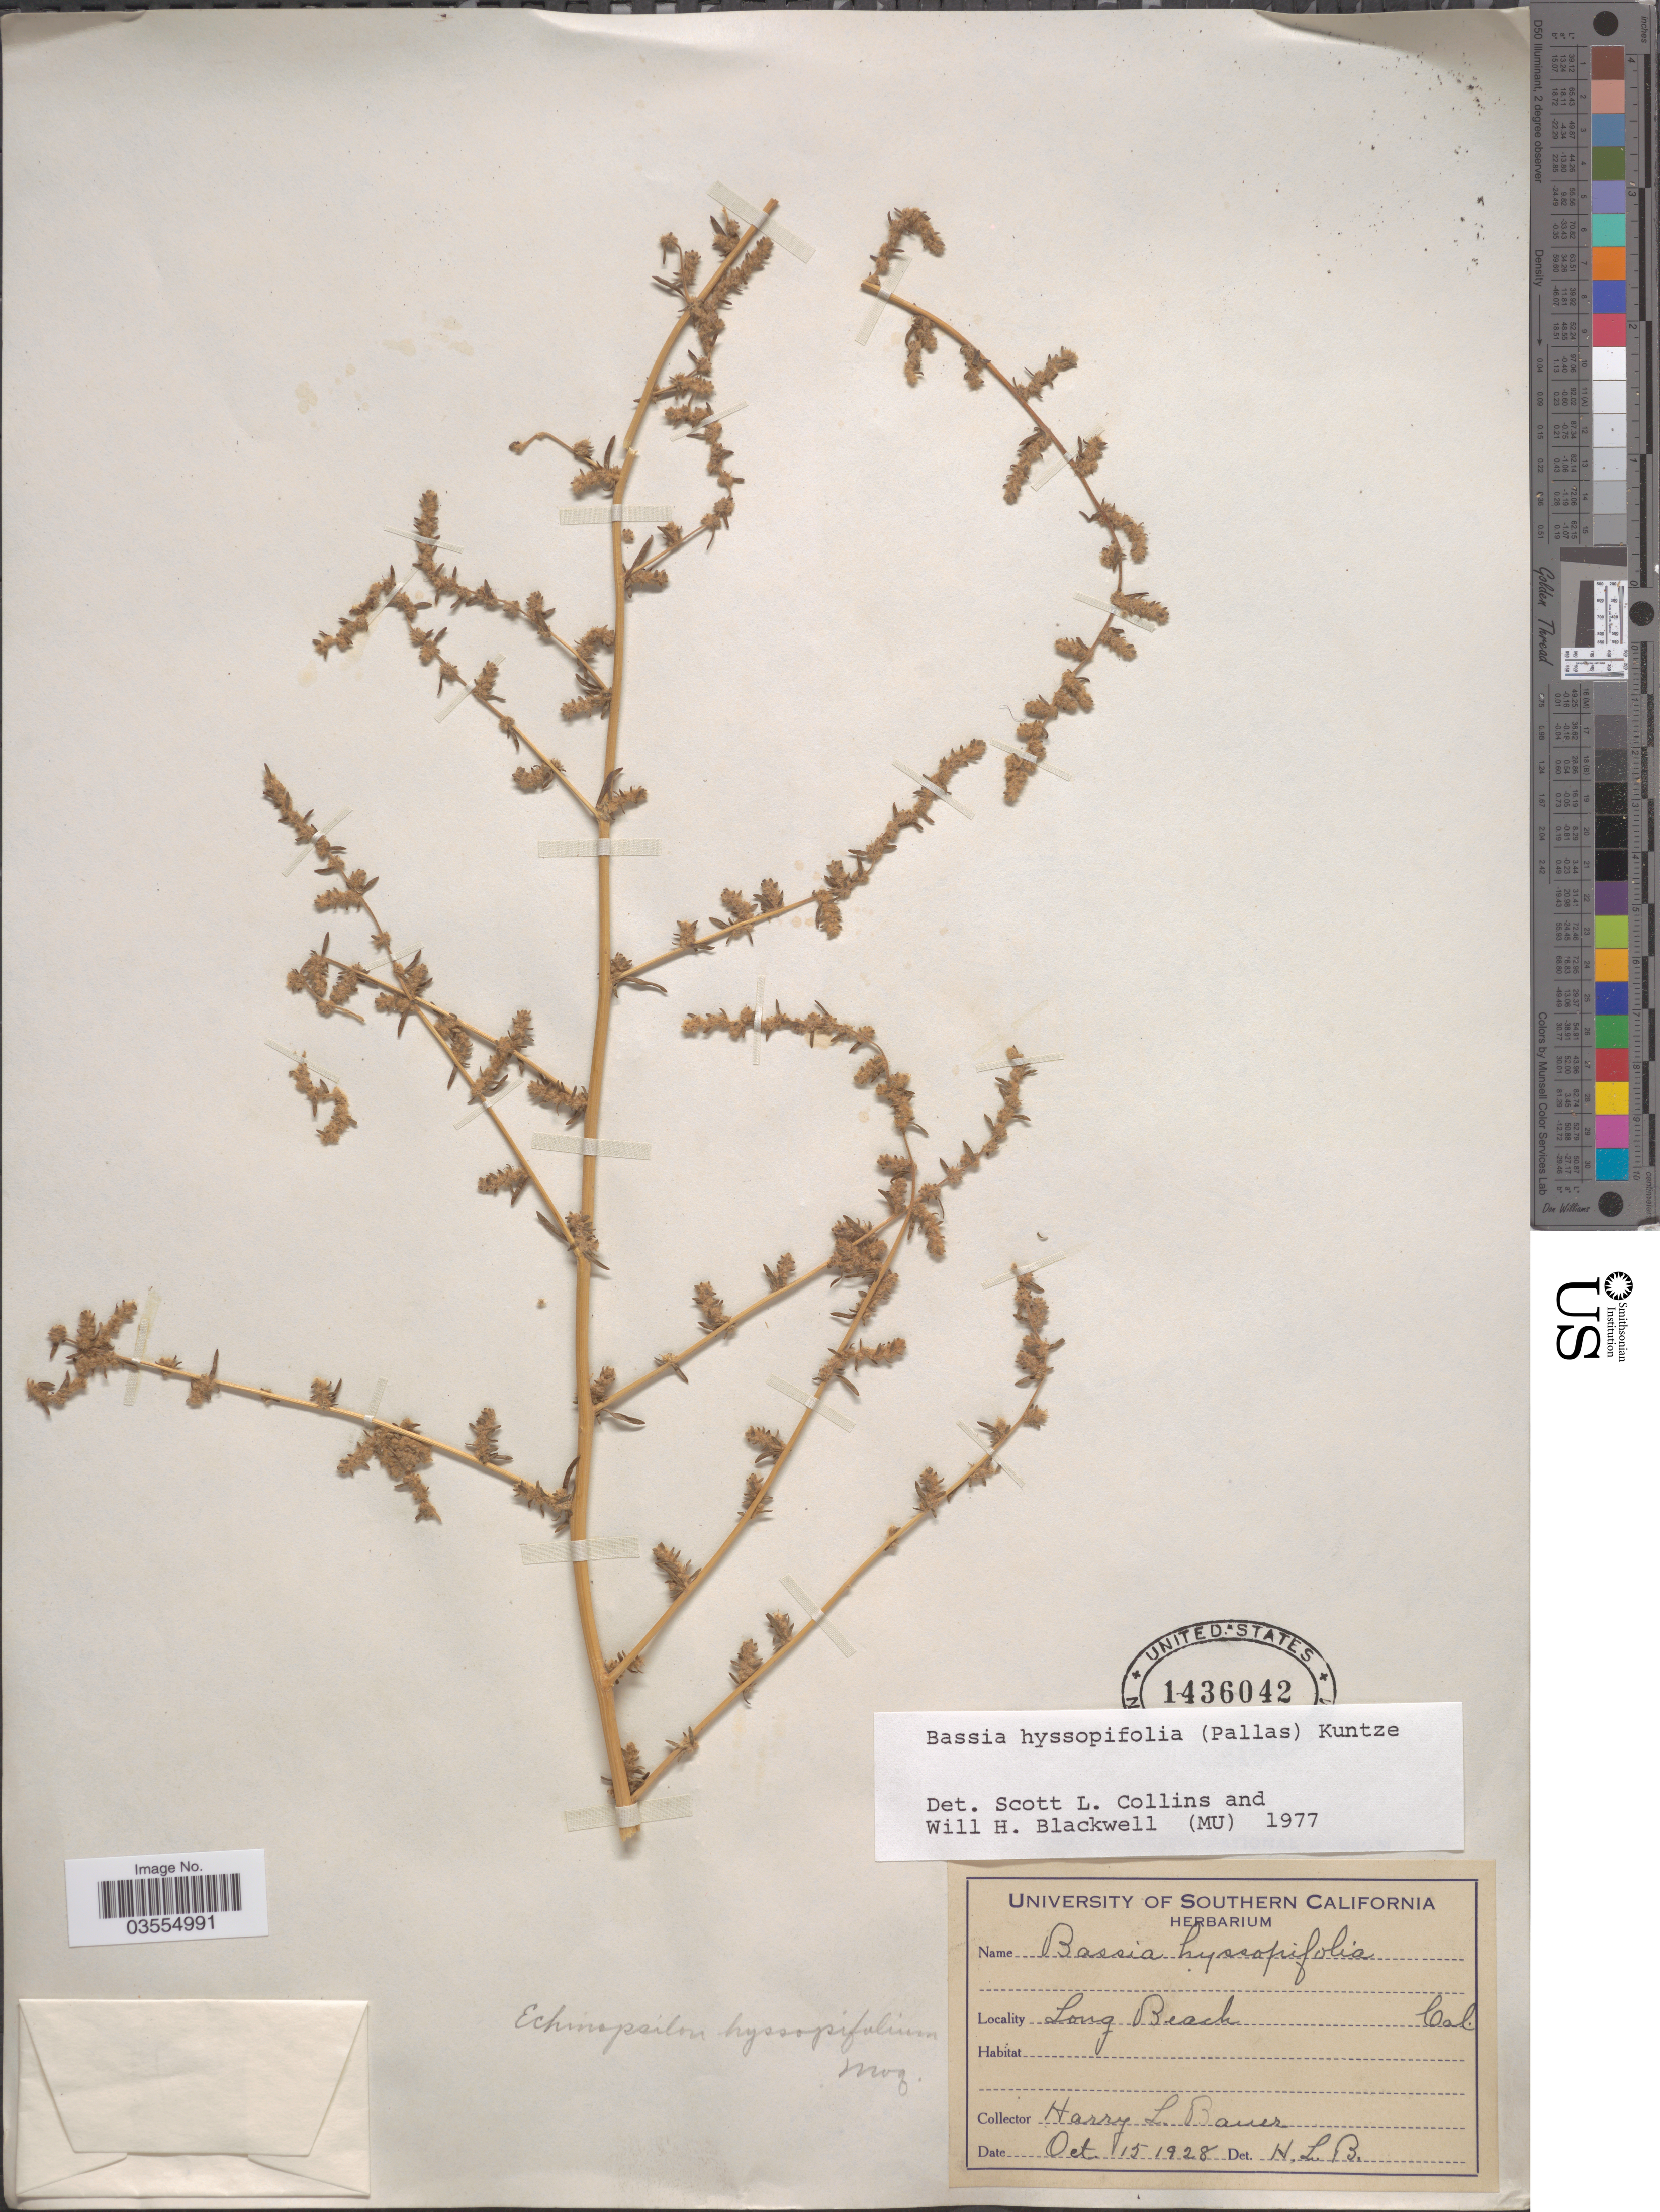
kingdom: Plantae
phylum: Tracheophyta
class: Magnoliopsida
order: Caryophyllales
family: Amaranthaceae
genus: Bassia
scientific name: Bassia hyssopifolia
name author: (Pall.) Kuntze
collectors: H. Bauer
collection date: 1928-10-15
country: United States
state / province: California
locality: Long Beach.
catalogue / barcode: US 1436042